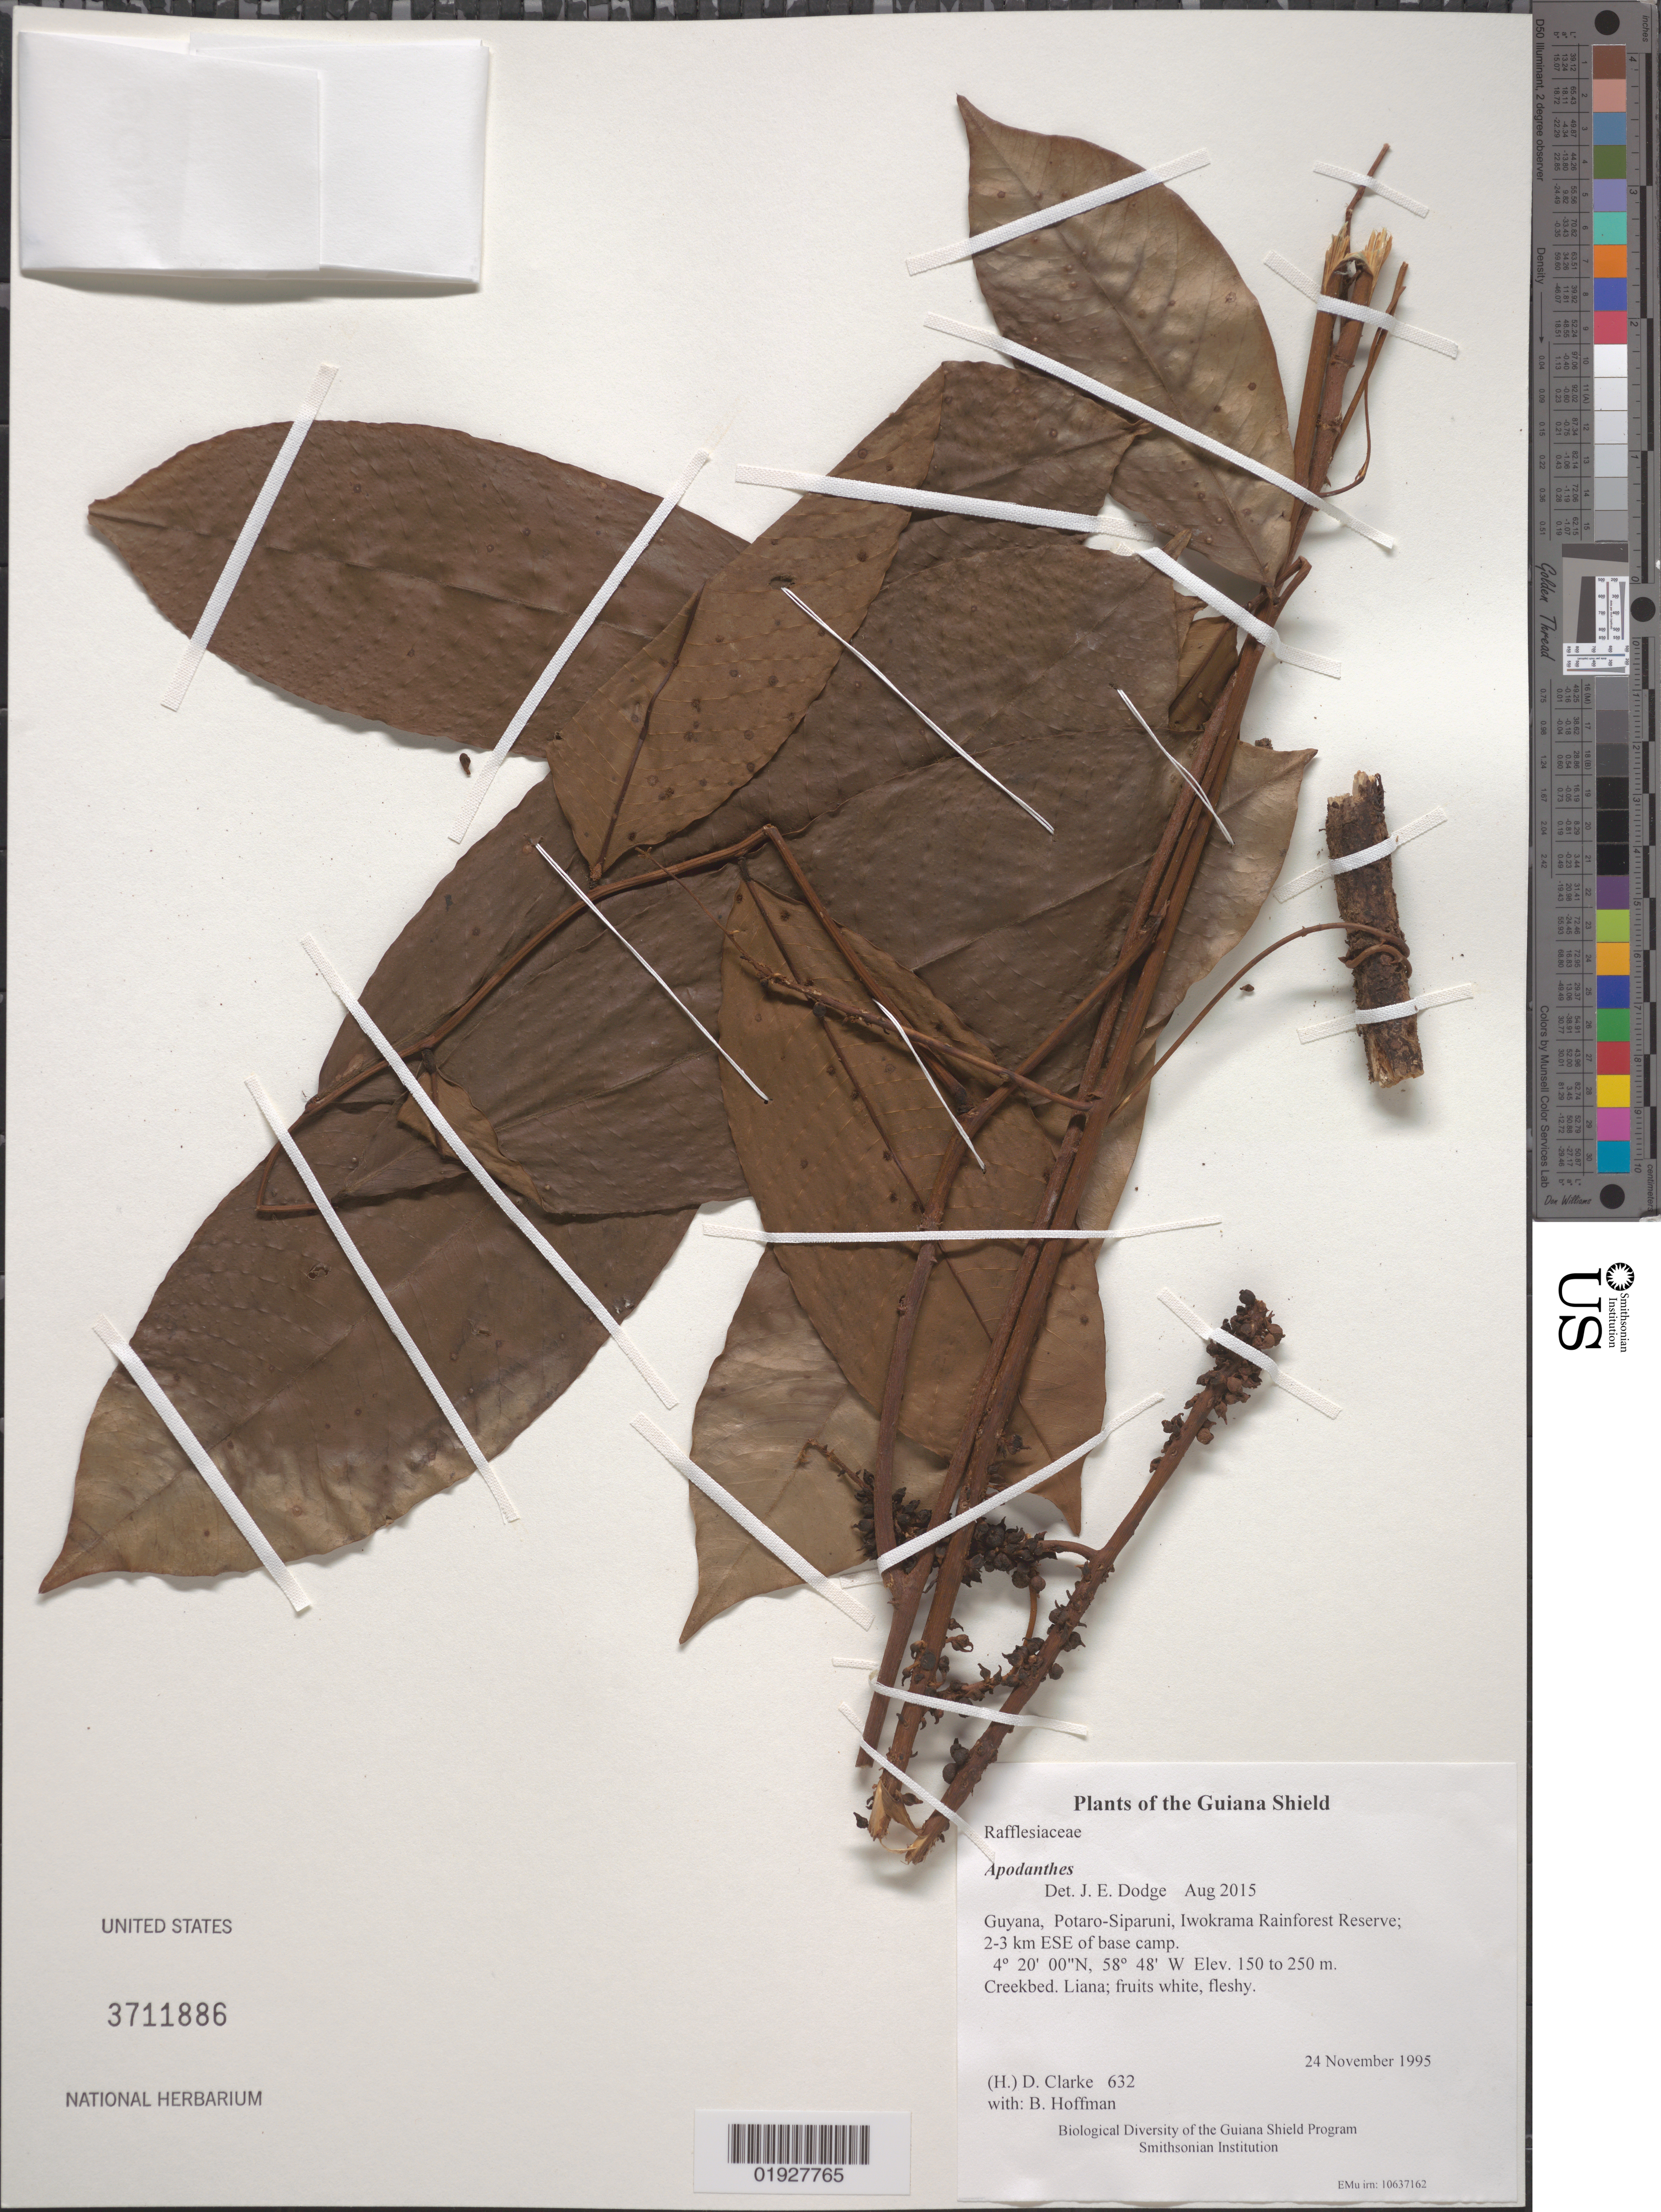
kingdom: Plantae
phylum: Tracheophyta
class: Magnoliopsida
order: Cucurbitales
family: Apodanthaceae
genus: Apodanthes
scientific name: Apodanthes sp.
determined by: Dodge, J. E.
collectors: H. D. Clarke & B. Hoffman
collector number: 632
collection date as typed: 24 November 1995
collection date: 1995-11-24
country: Guyana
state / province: Potaro-Siparuni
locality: Iwokrama Rainforest Reserve; 2-3 km ESE of base camp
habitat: Creekbed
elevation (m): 150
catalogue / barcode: US 3711886